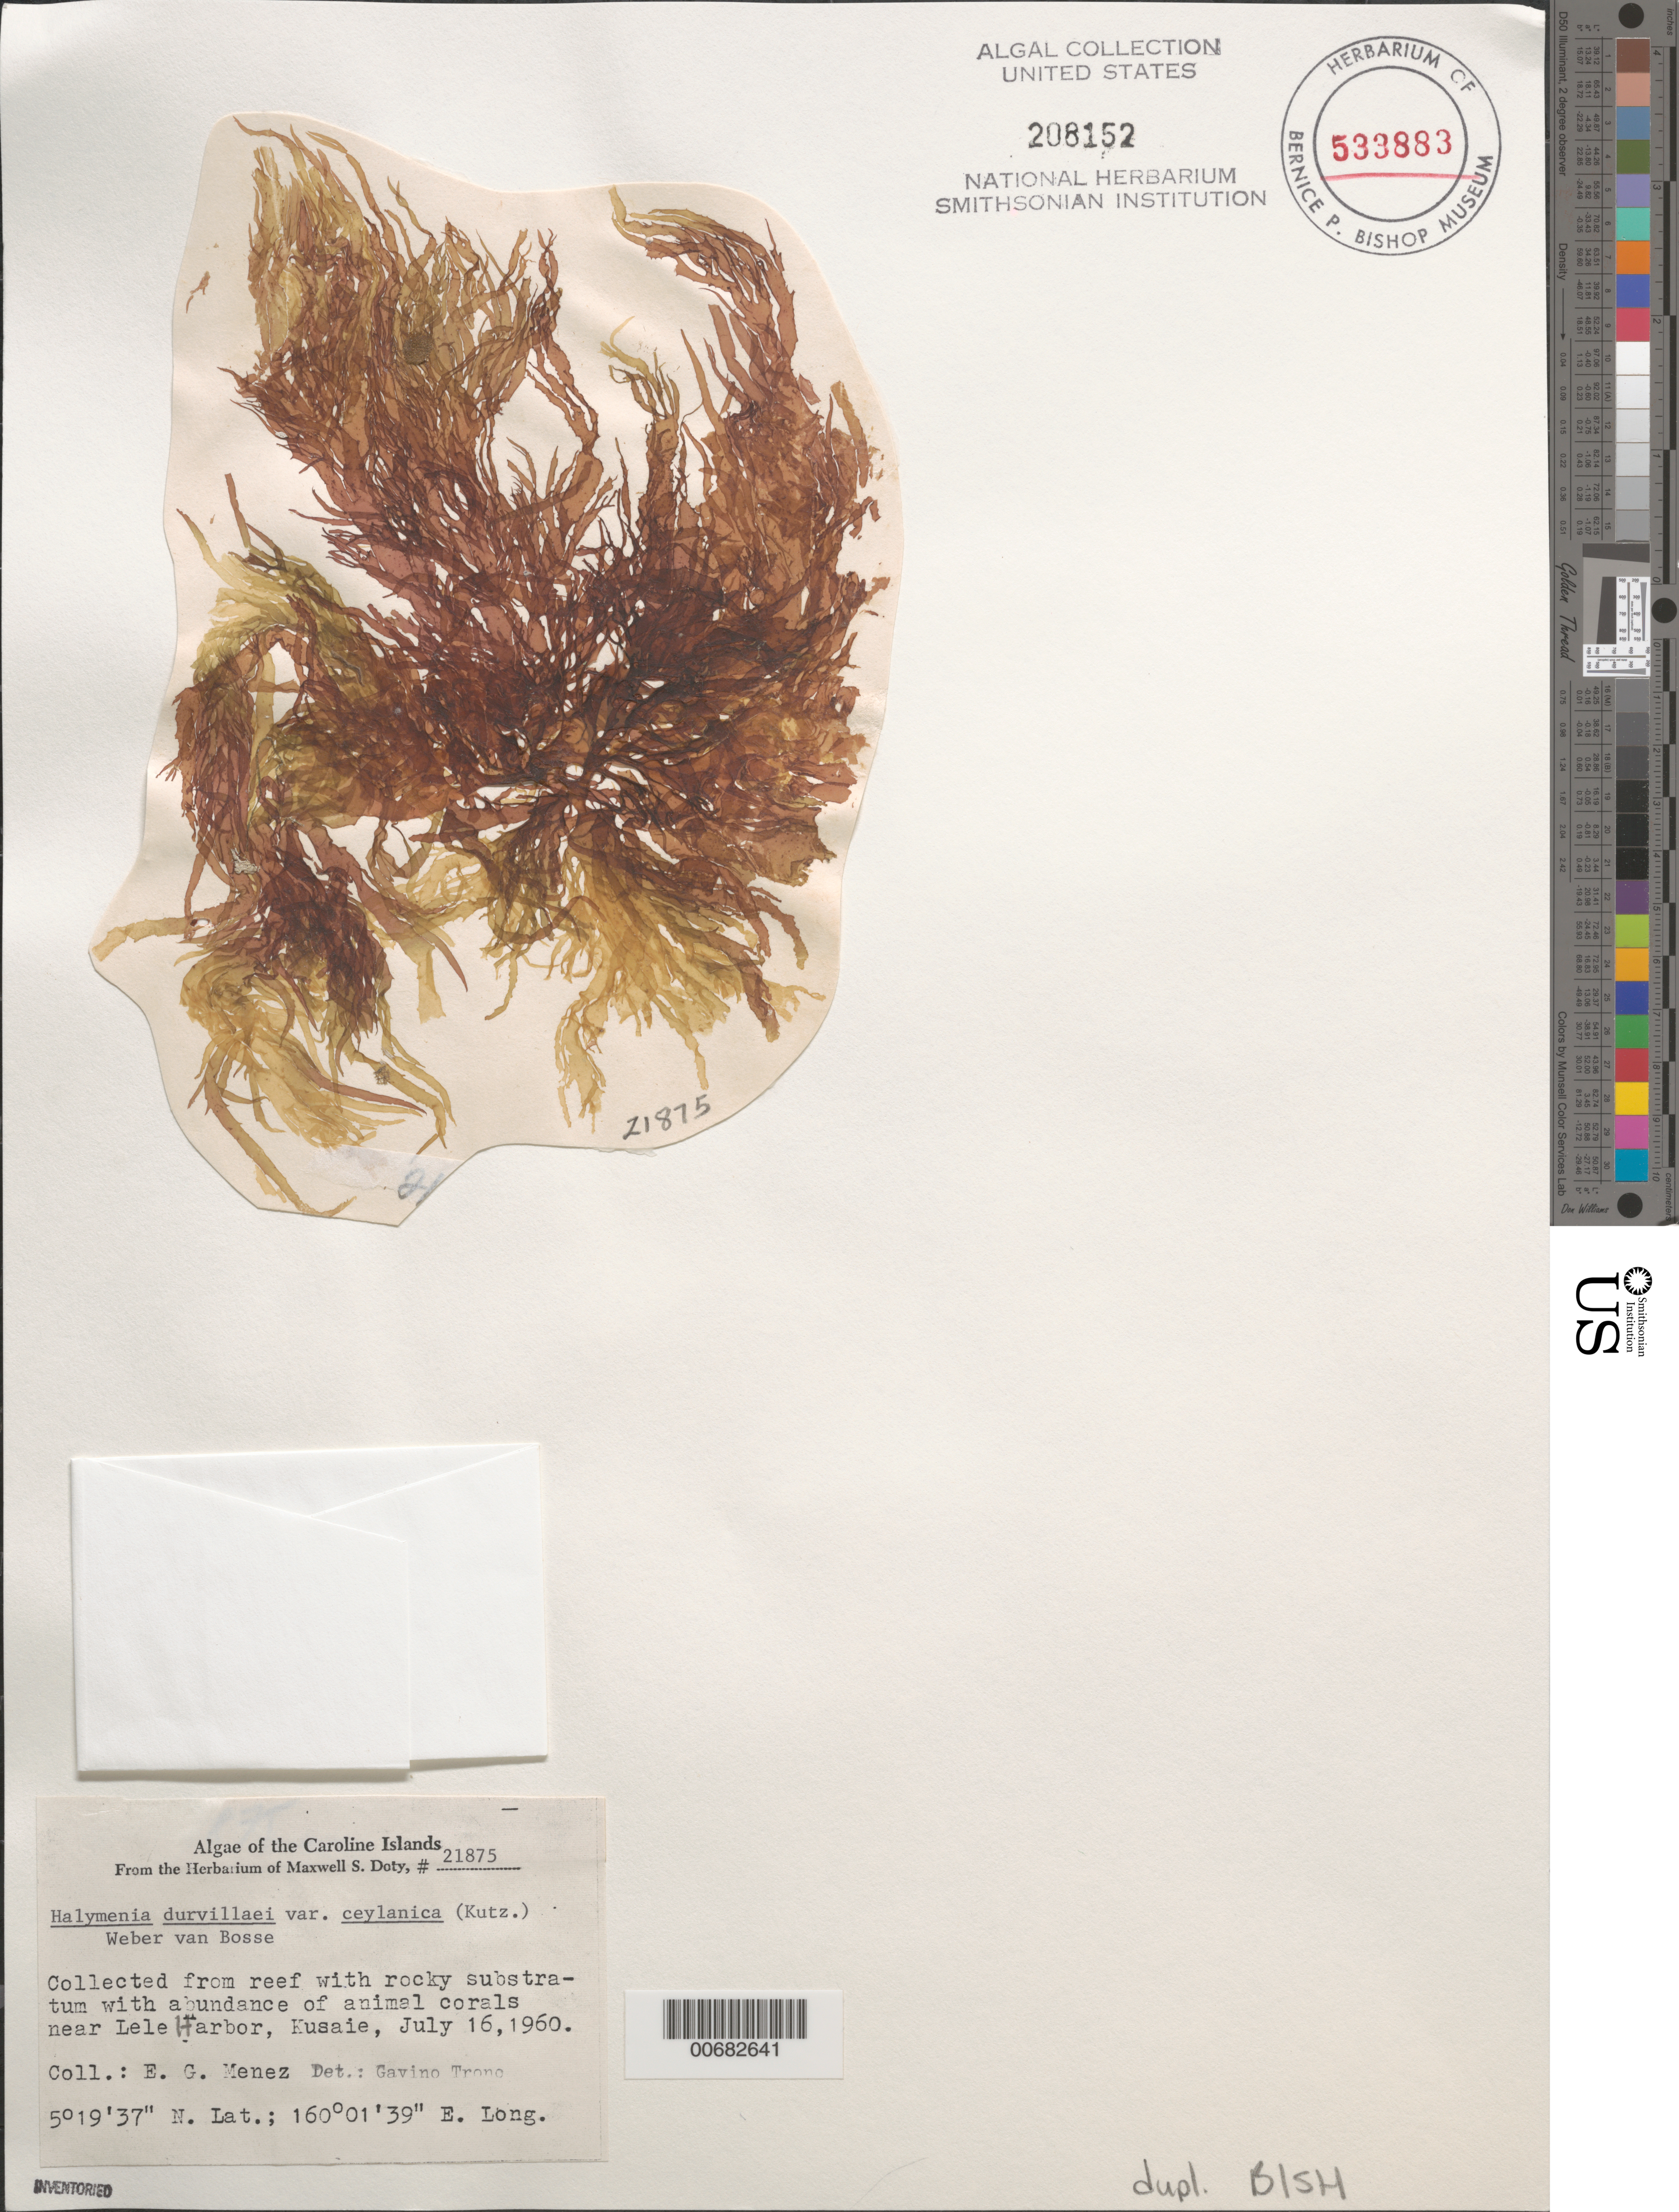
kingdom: Plantae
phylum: Rhodophyta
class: Florideophyceae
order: Halymeniales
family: Halymeniaceae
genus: Halymenia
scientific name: Halymenia durvillaei var. ceylanica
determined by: Trono, Gavino C., Jr.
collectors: Meñez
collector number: MSD 21875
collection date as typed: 16 Jul 1960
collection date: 1960-07-16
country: Micronesia, Federated States of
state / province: Kosrae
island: Kosrae [Kusaie]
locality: Near Lele Harbor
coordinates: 5 19' 37" N. Lat., 160 01' 39" E. Long.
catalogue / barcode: US 208152